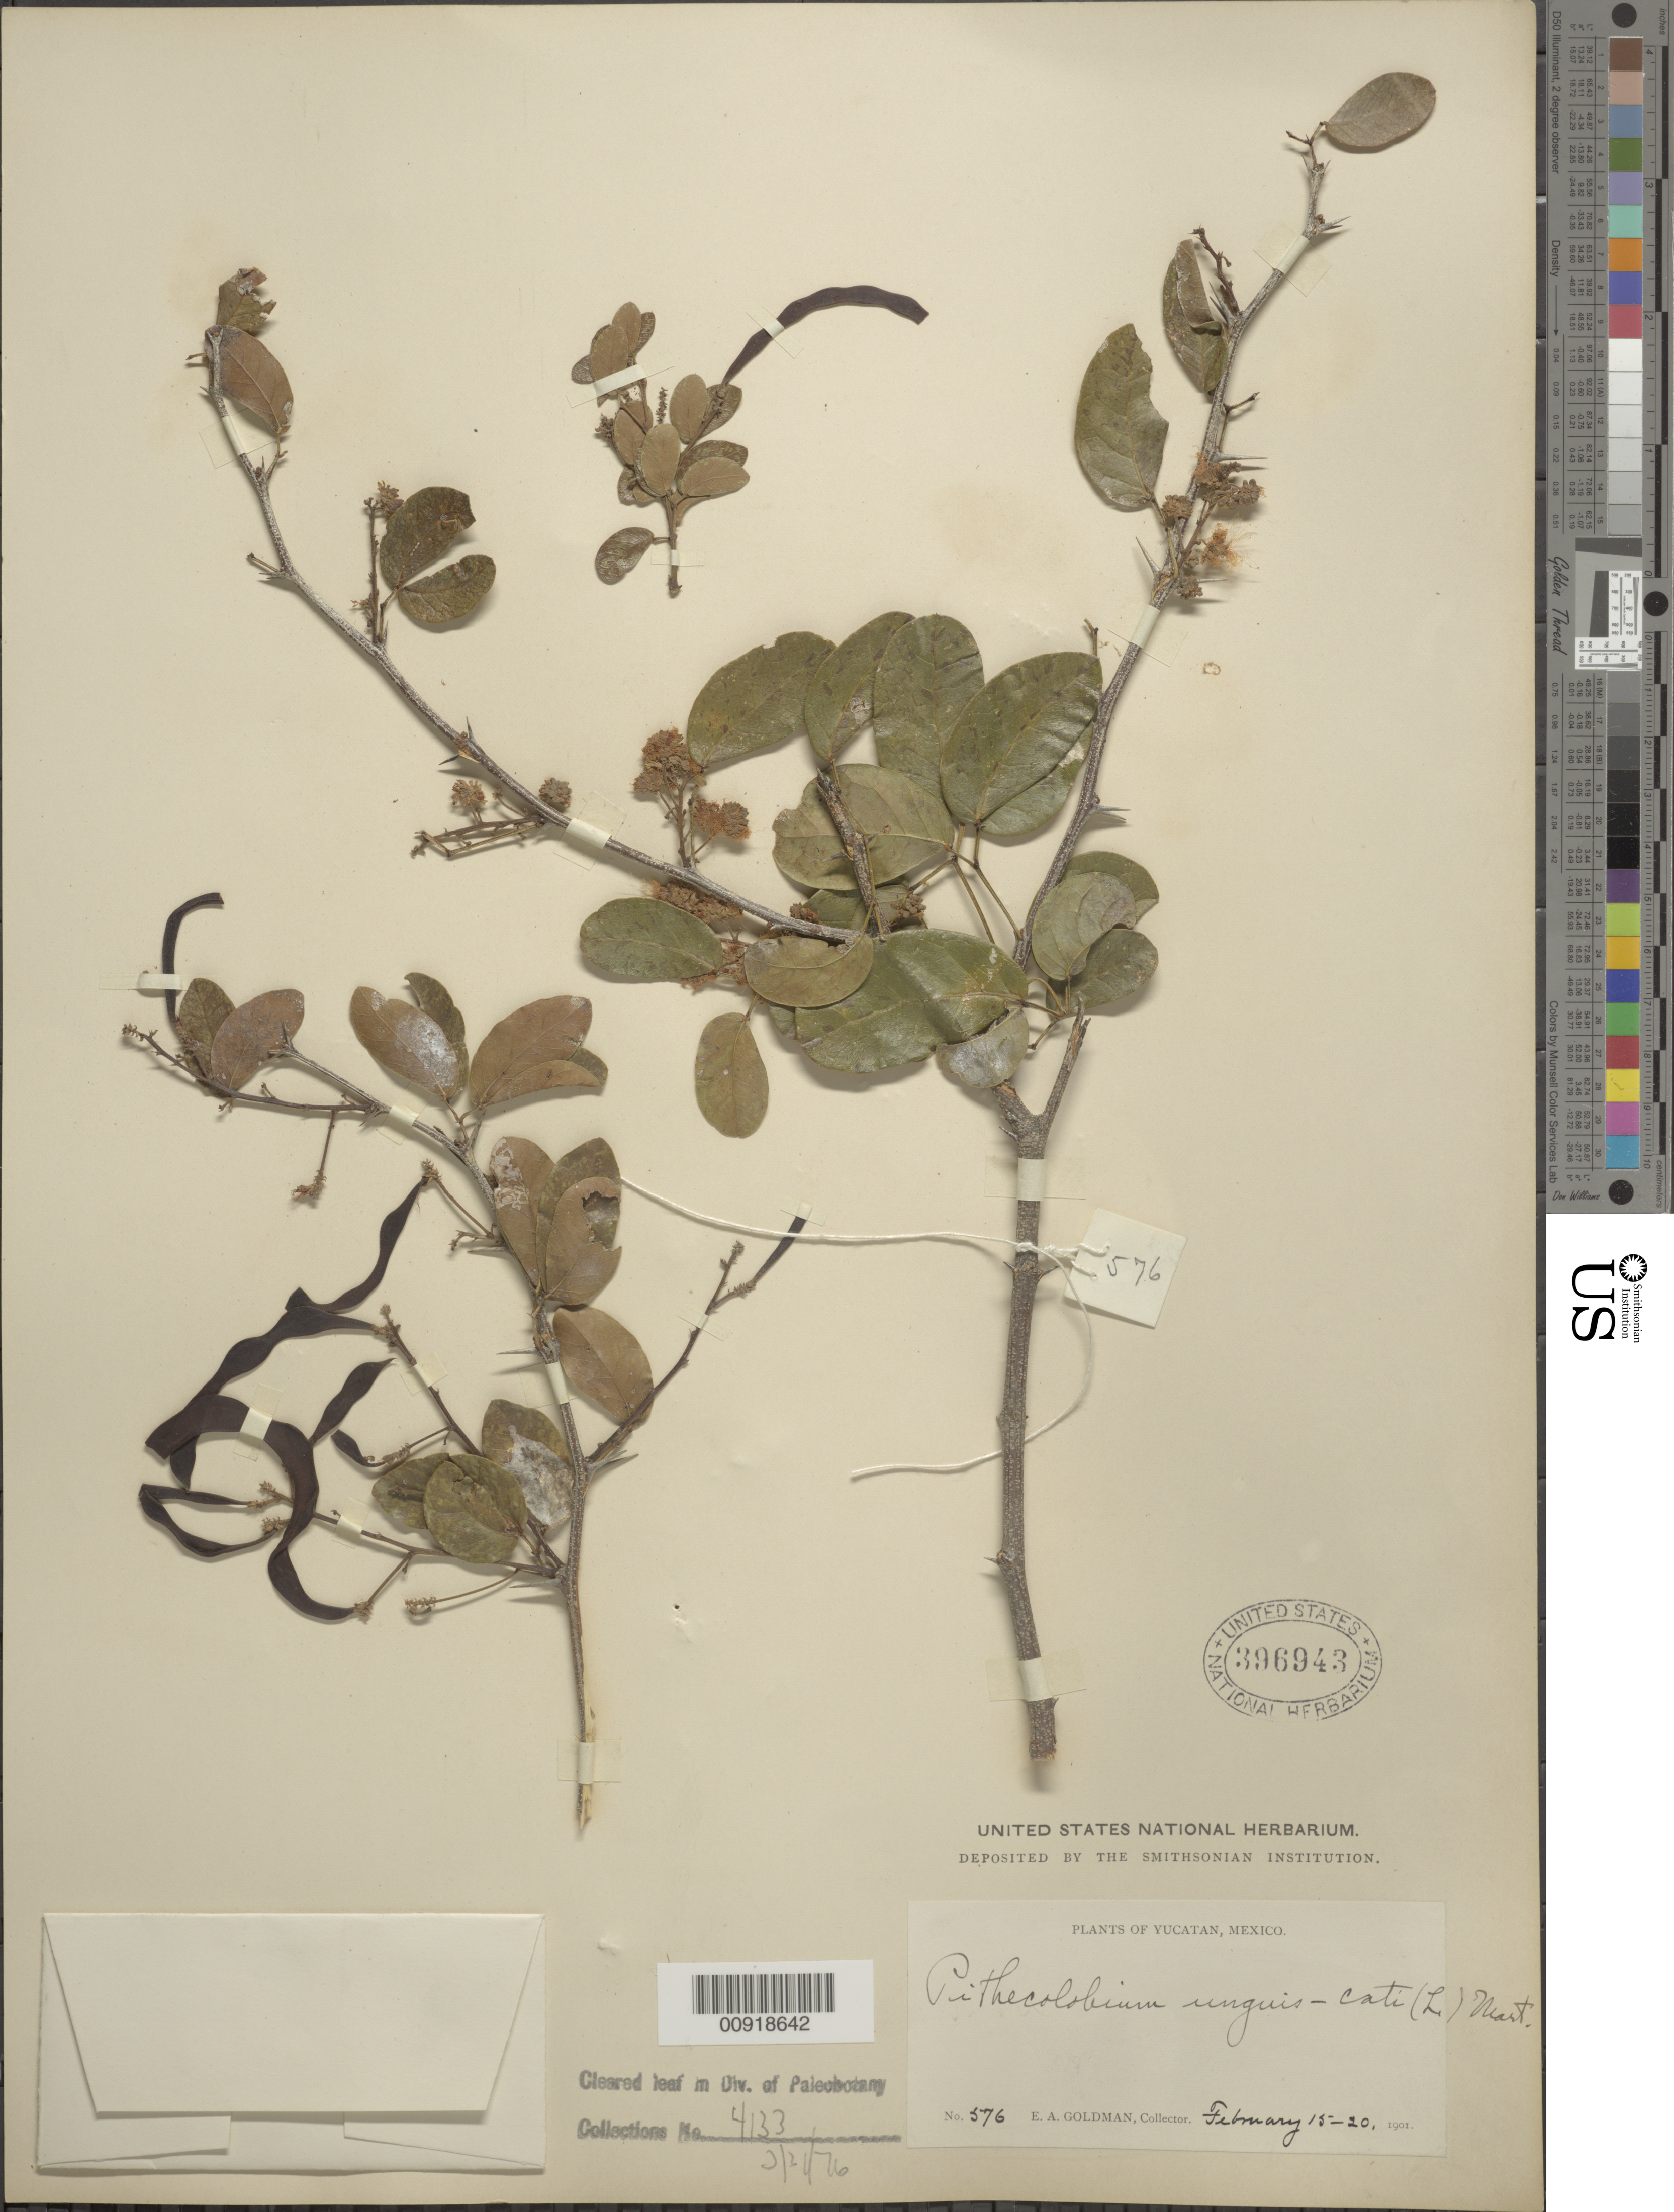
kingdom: Plantae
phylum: Tracheophyta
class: Magnoliopsida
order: Fabales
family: Fabaceae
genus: Pithecellobium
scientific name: Pithecellobium unguis-cati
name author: (L.) Benth.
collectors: E. A. Goldman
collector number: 576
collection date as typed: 15 Feb 1901 to 20 Feb 1901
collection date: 1901-02-15/1901-02-20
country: Mexico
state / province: Yucatán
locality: Yucatán.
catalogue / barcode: US 396943